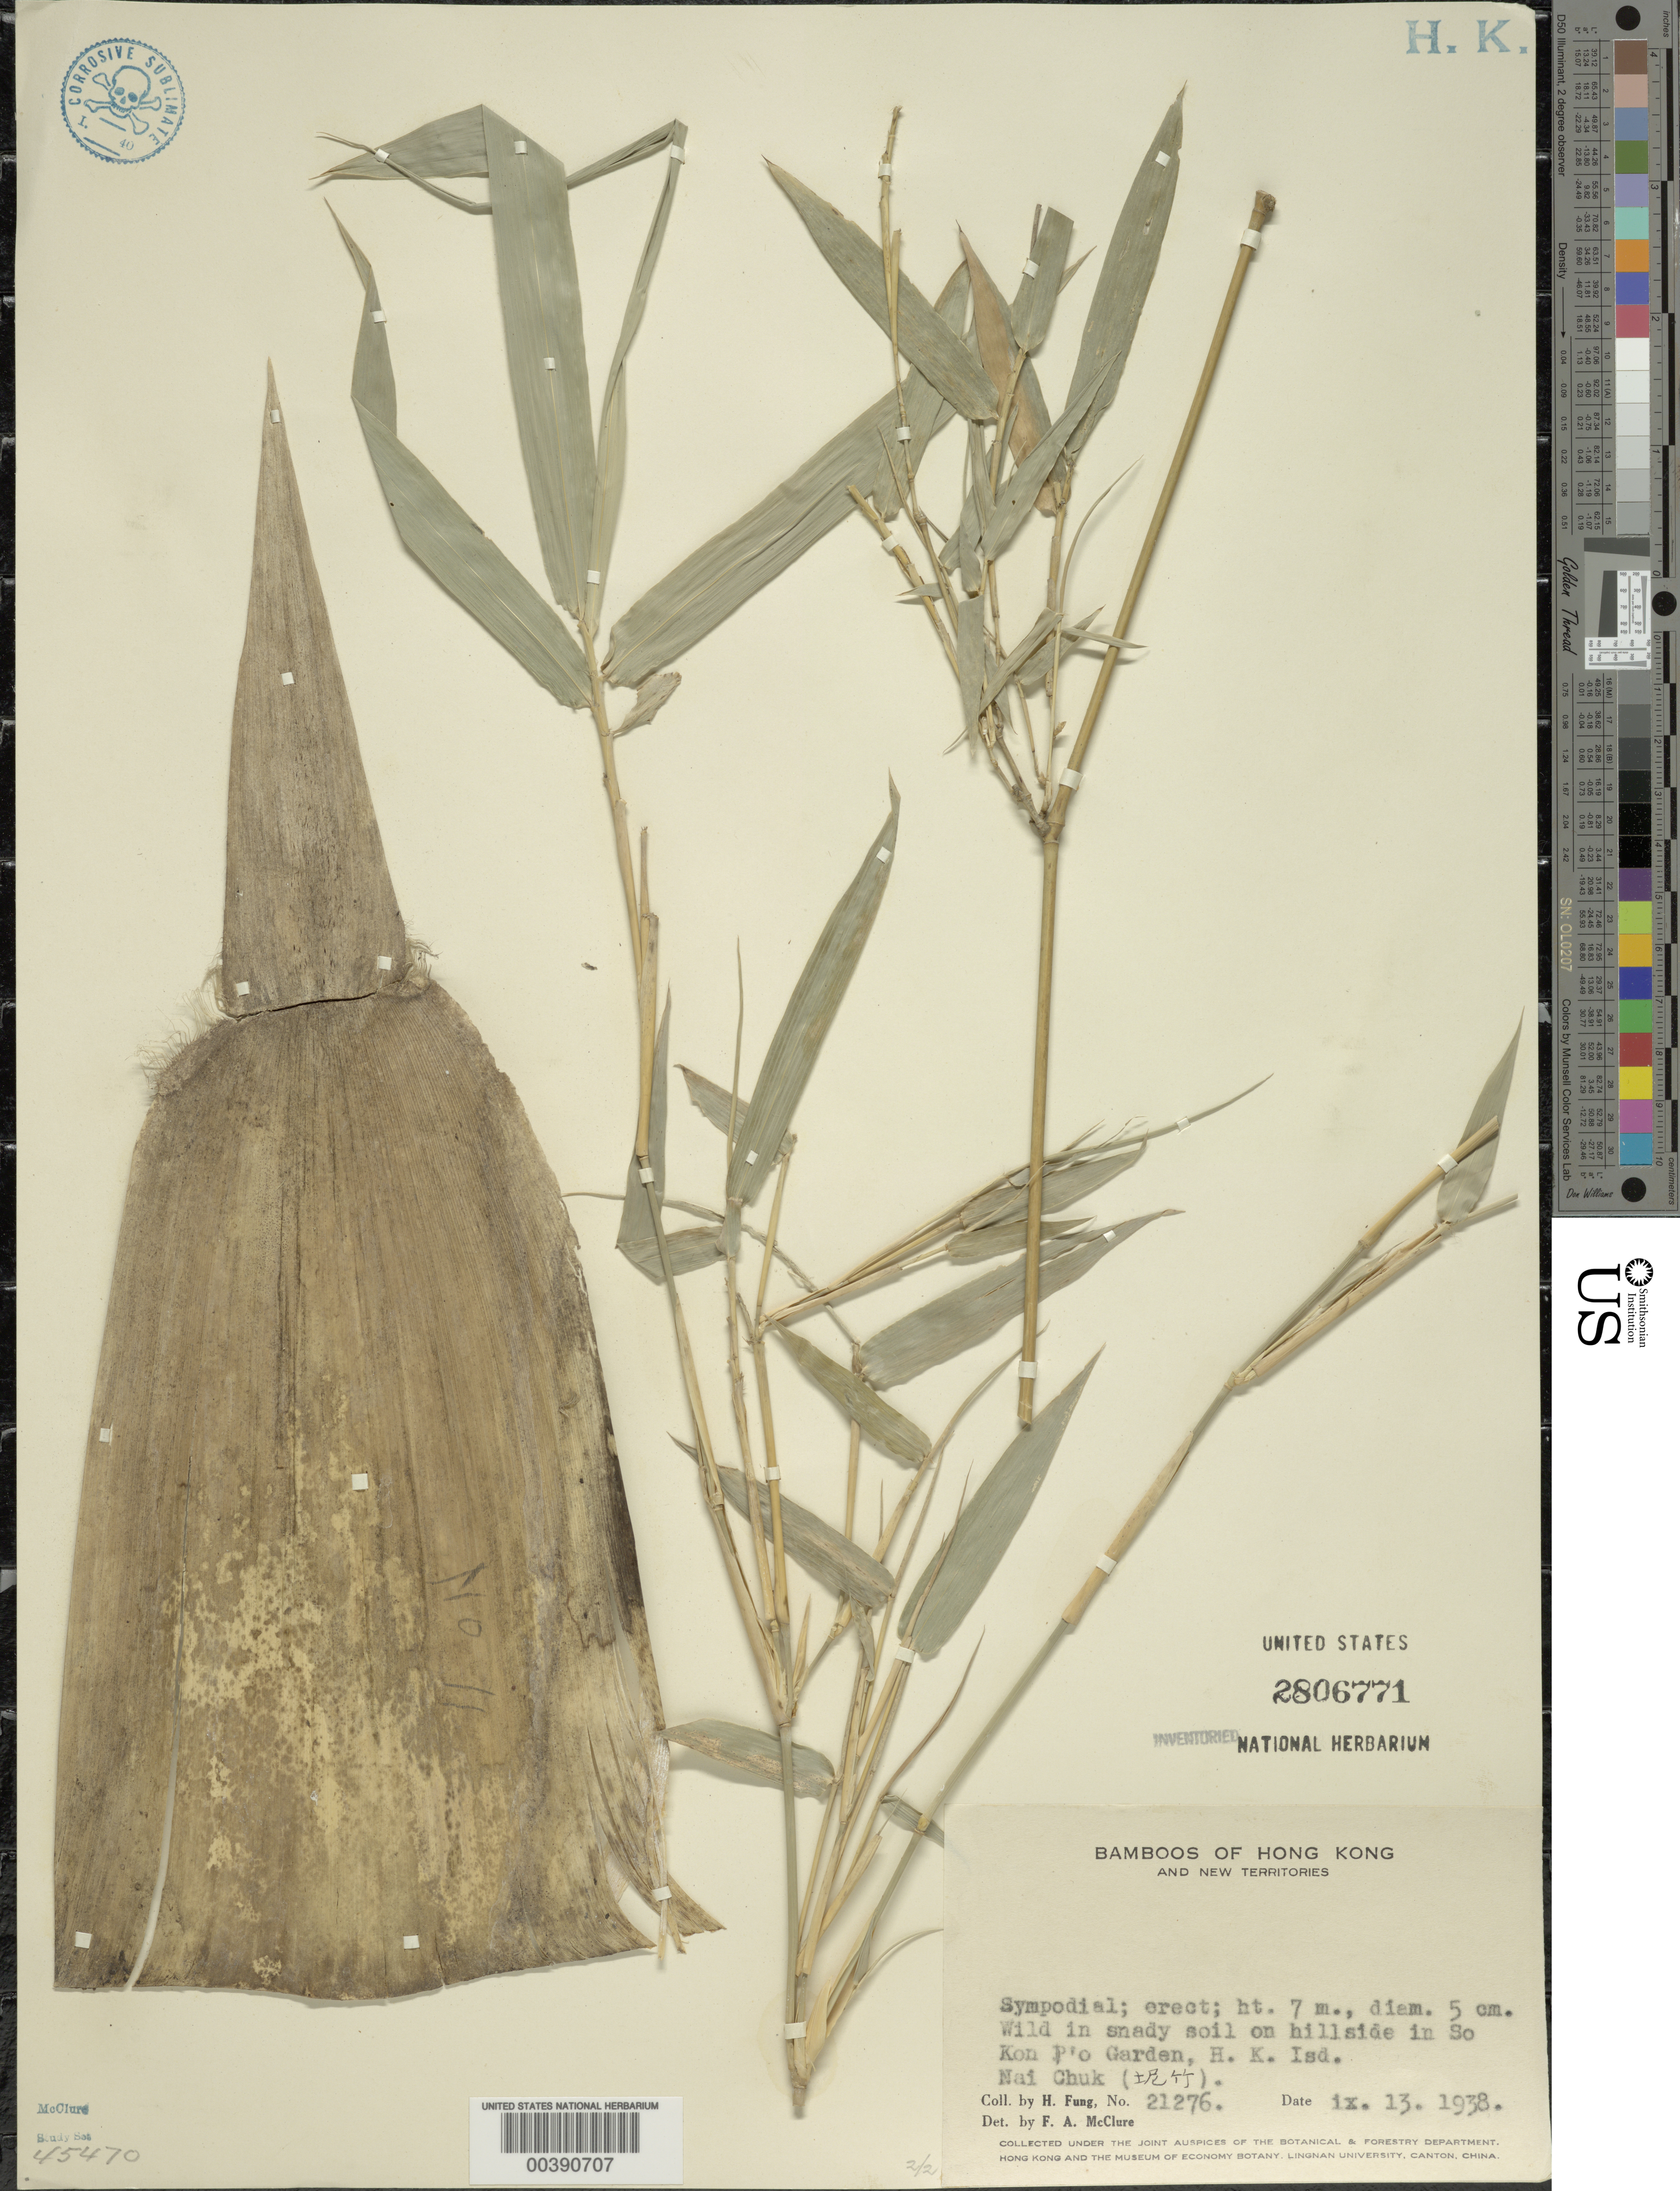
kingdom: Plantae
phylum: Tracheophyta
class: Liliopsida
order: Poales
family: Poaceae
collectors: H. L. Fung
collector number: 21276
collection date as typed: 13 Sep 1938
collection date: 1938-09-13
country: China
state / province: Hong Kong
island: Hong Kong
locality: So kon p'o garden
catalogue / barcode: US 2806771